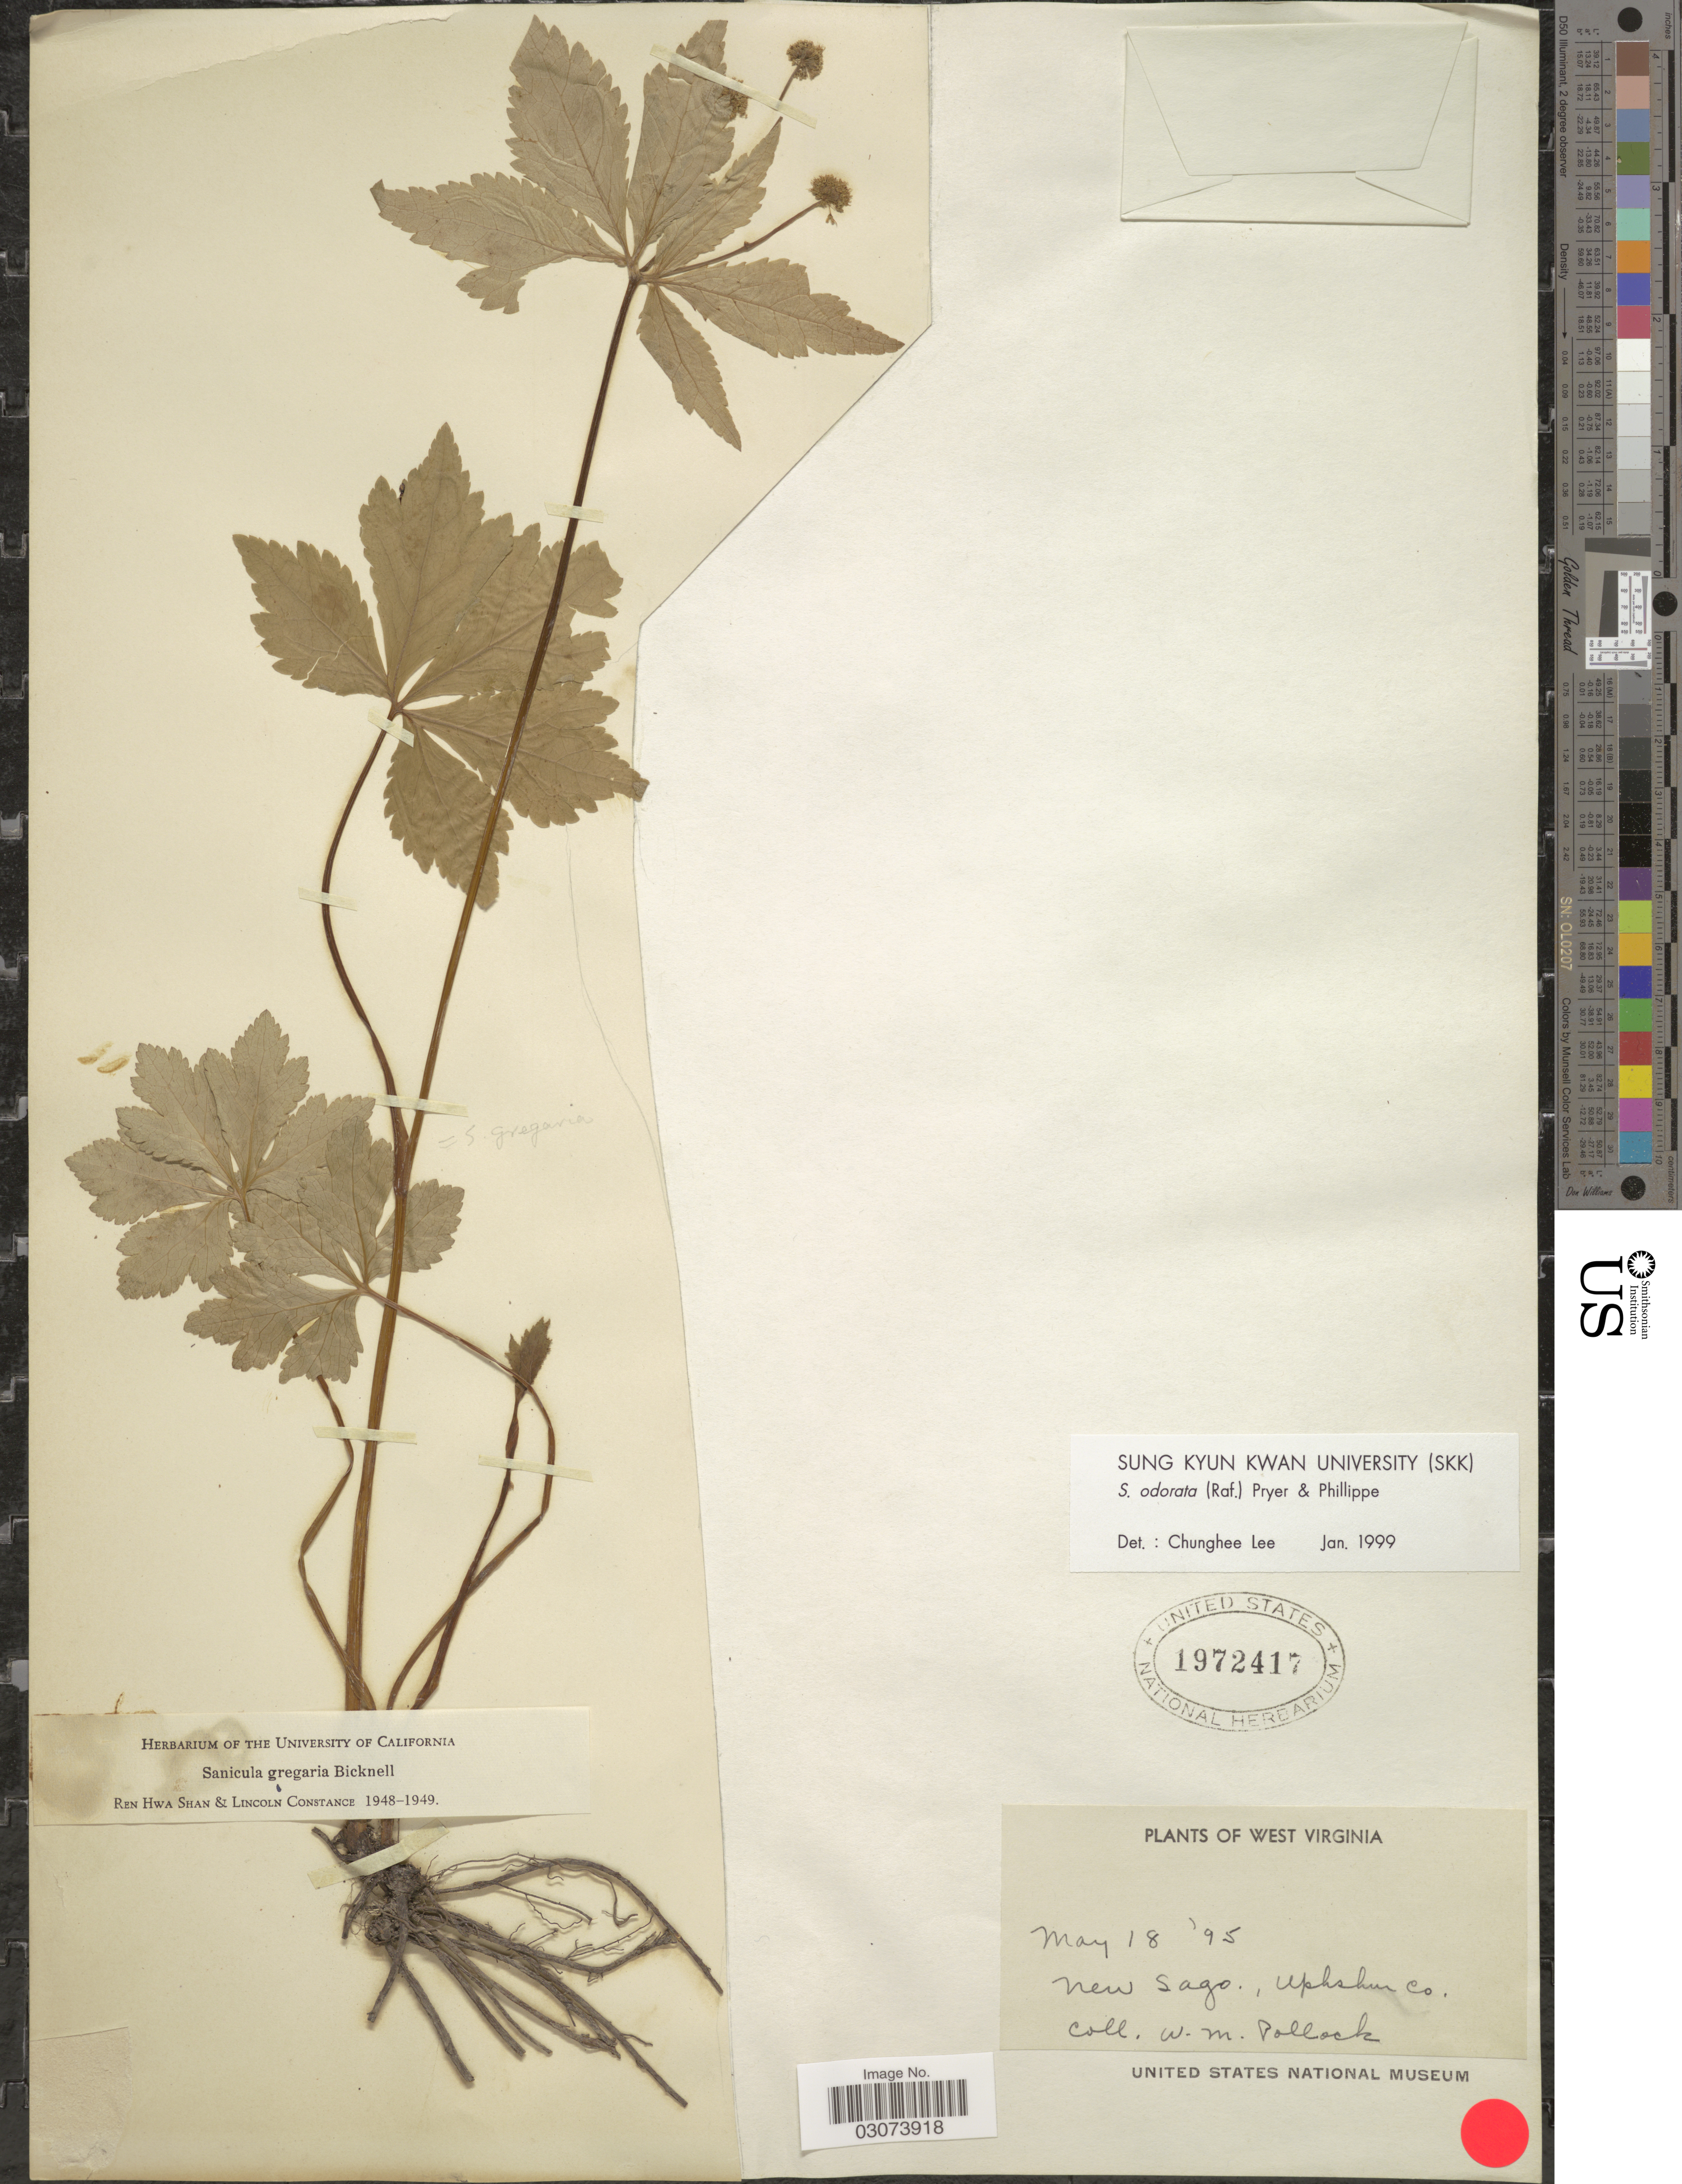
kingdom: Plantae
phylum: Tracheophyta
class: Magnoliopsida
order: Apiales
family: Apiaceae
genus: Sanicula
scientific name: Sanicula odorata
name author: (Raf.) Pryer & Phillippe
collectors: W. M. Pollock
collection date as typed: Transcribed d/m/y: 18/5/95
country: United States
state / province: West Virginia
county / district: Upshur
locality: New Sago., Upshur Co.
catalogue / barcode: US 1972417